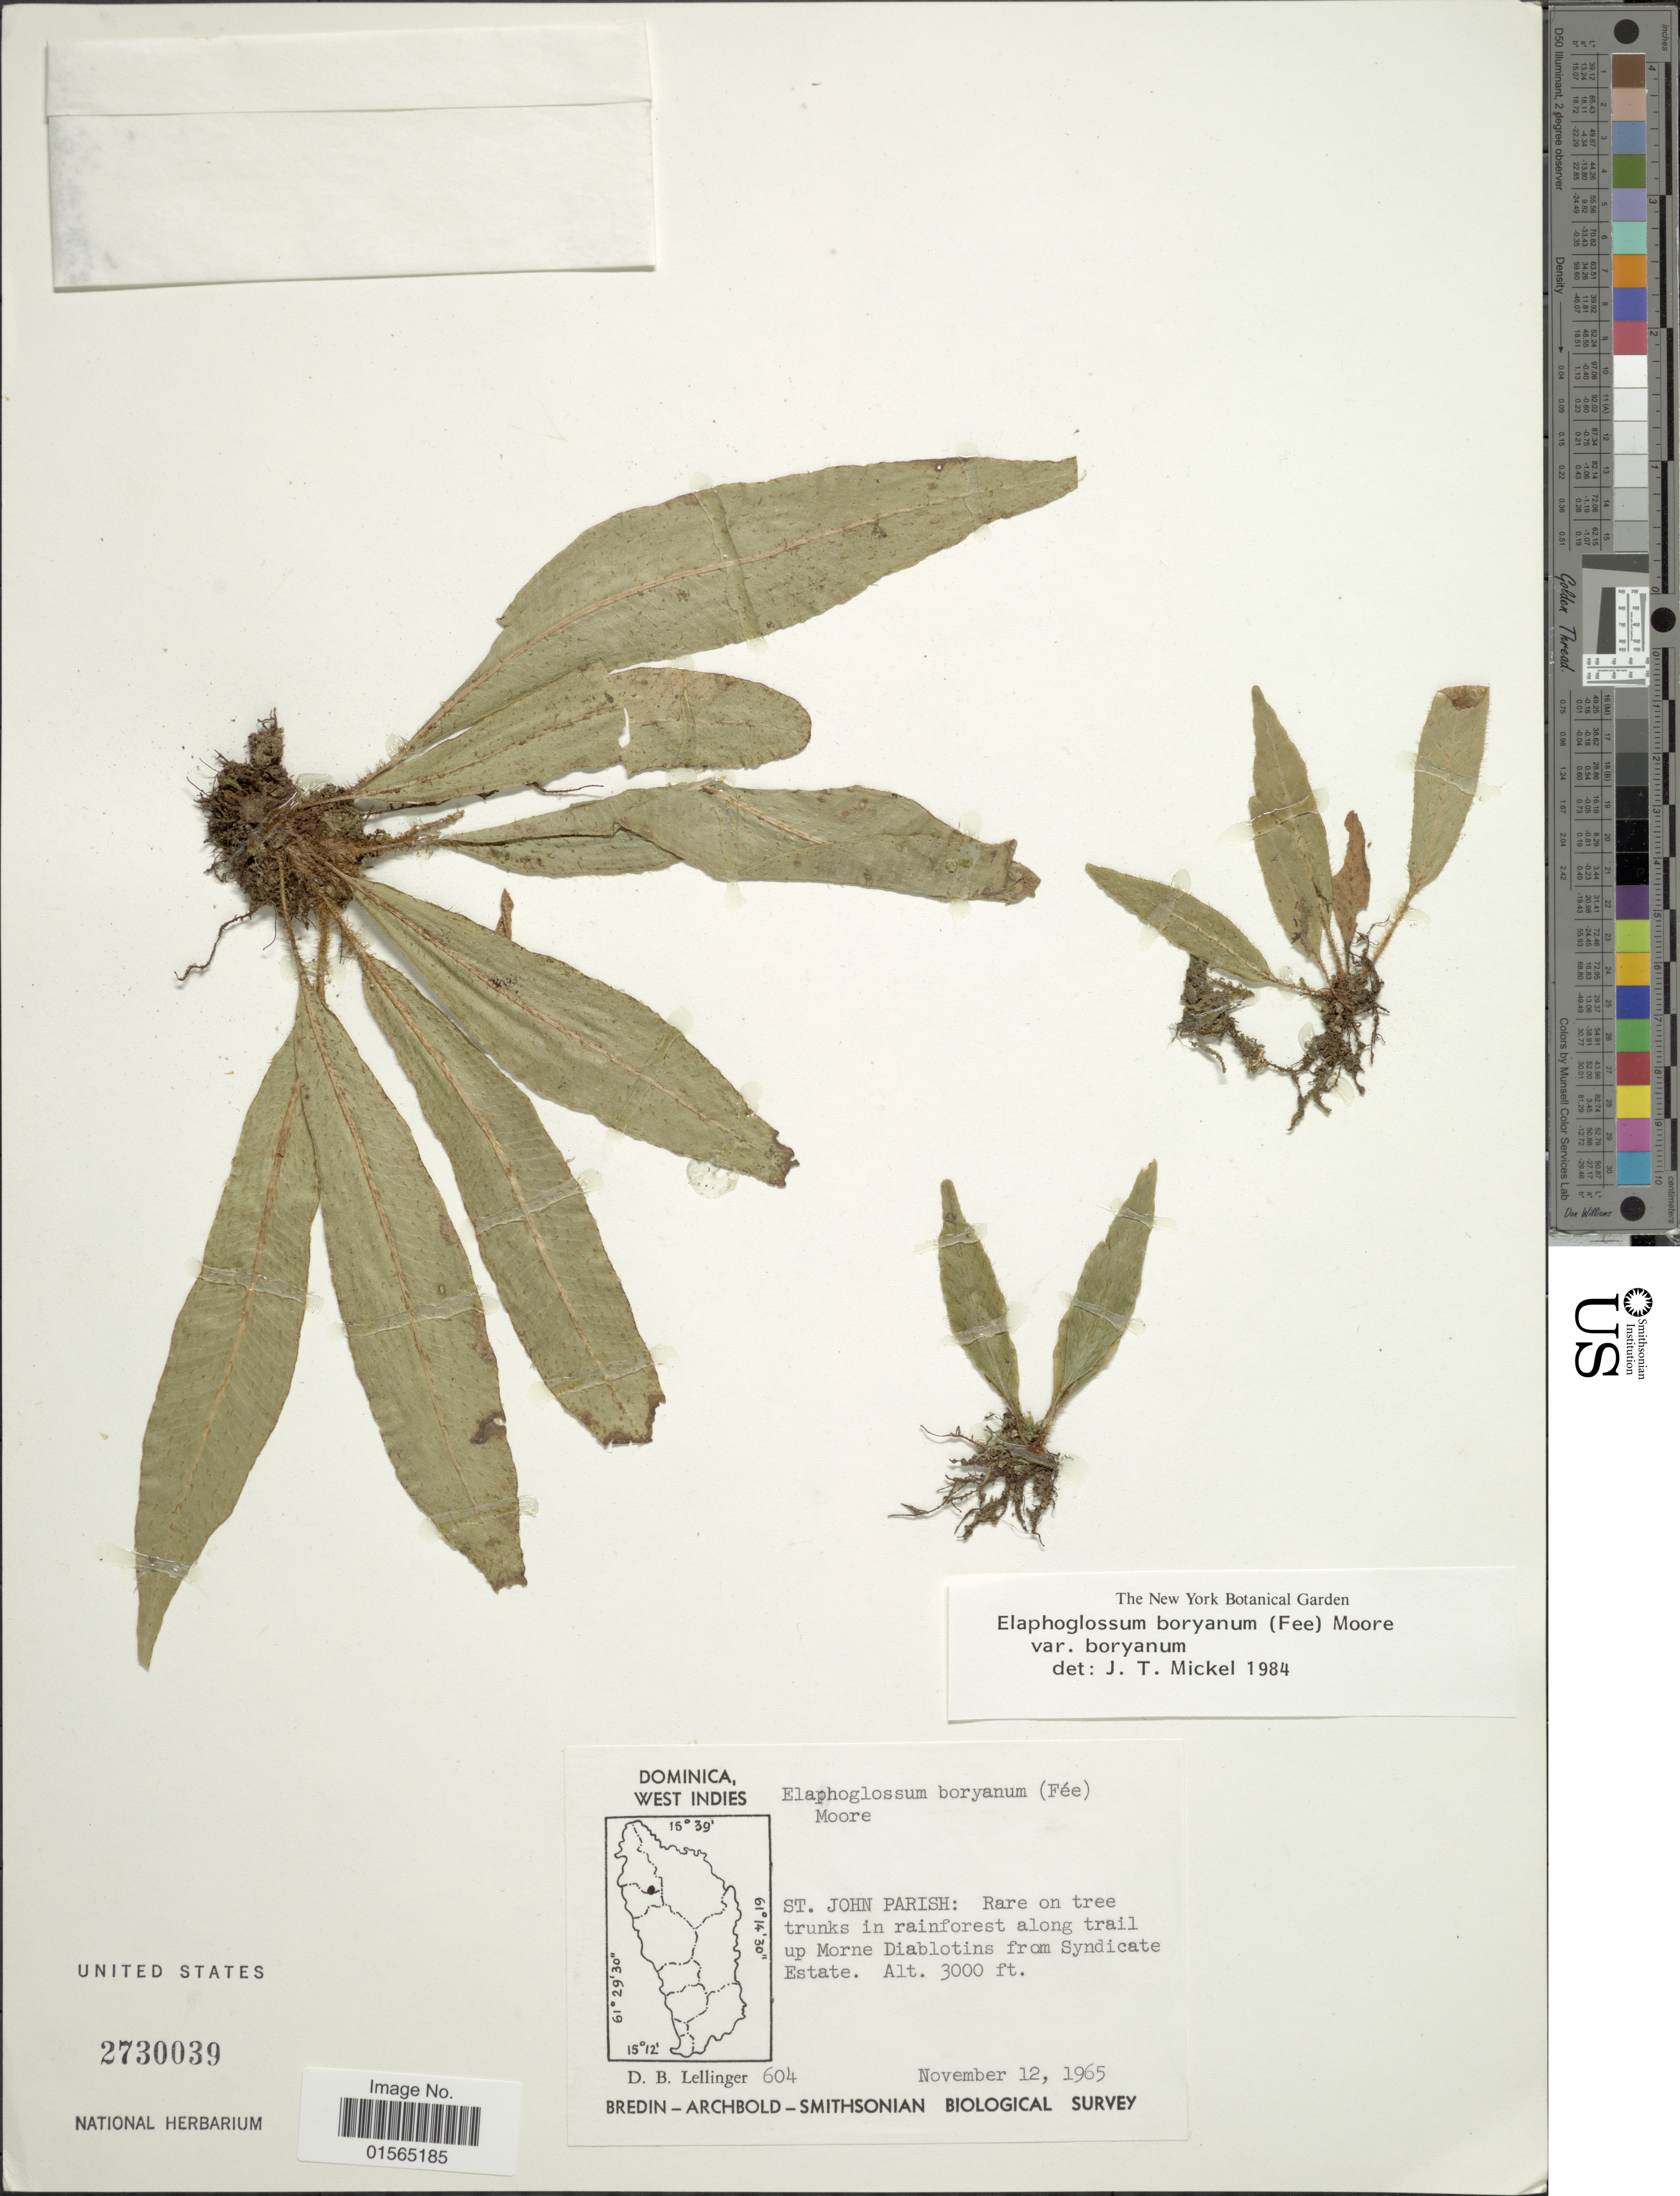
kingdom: Plantae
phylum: Tracheophyta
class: Polypodiopsida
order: Polypodiales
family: Dryopteridaceae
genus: Elaphoglossum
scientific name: Elaphoglossum boryanum var. boryanum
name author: (Fée) T. Moore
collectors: D. B. Lellinger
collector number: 604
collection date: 1965-11-12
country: Dominica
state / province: St. John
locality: Rare on trree trunks in rainforest along trail up Morne Diablotins from Syndicate Estate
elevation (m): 914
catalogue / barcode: US 2730039